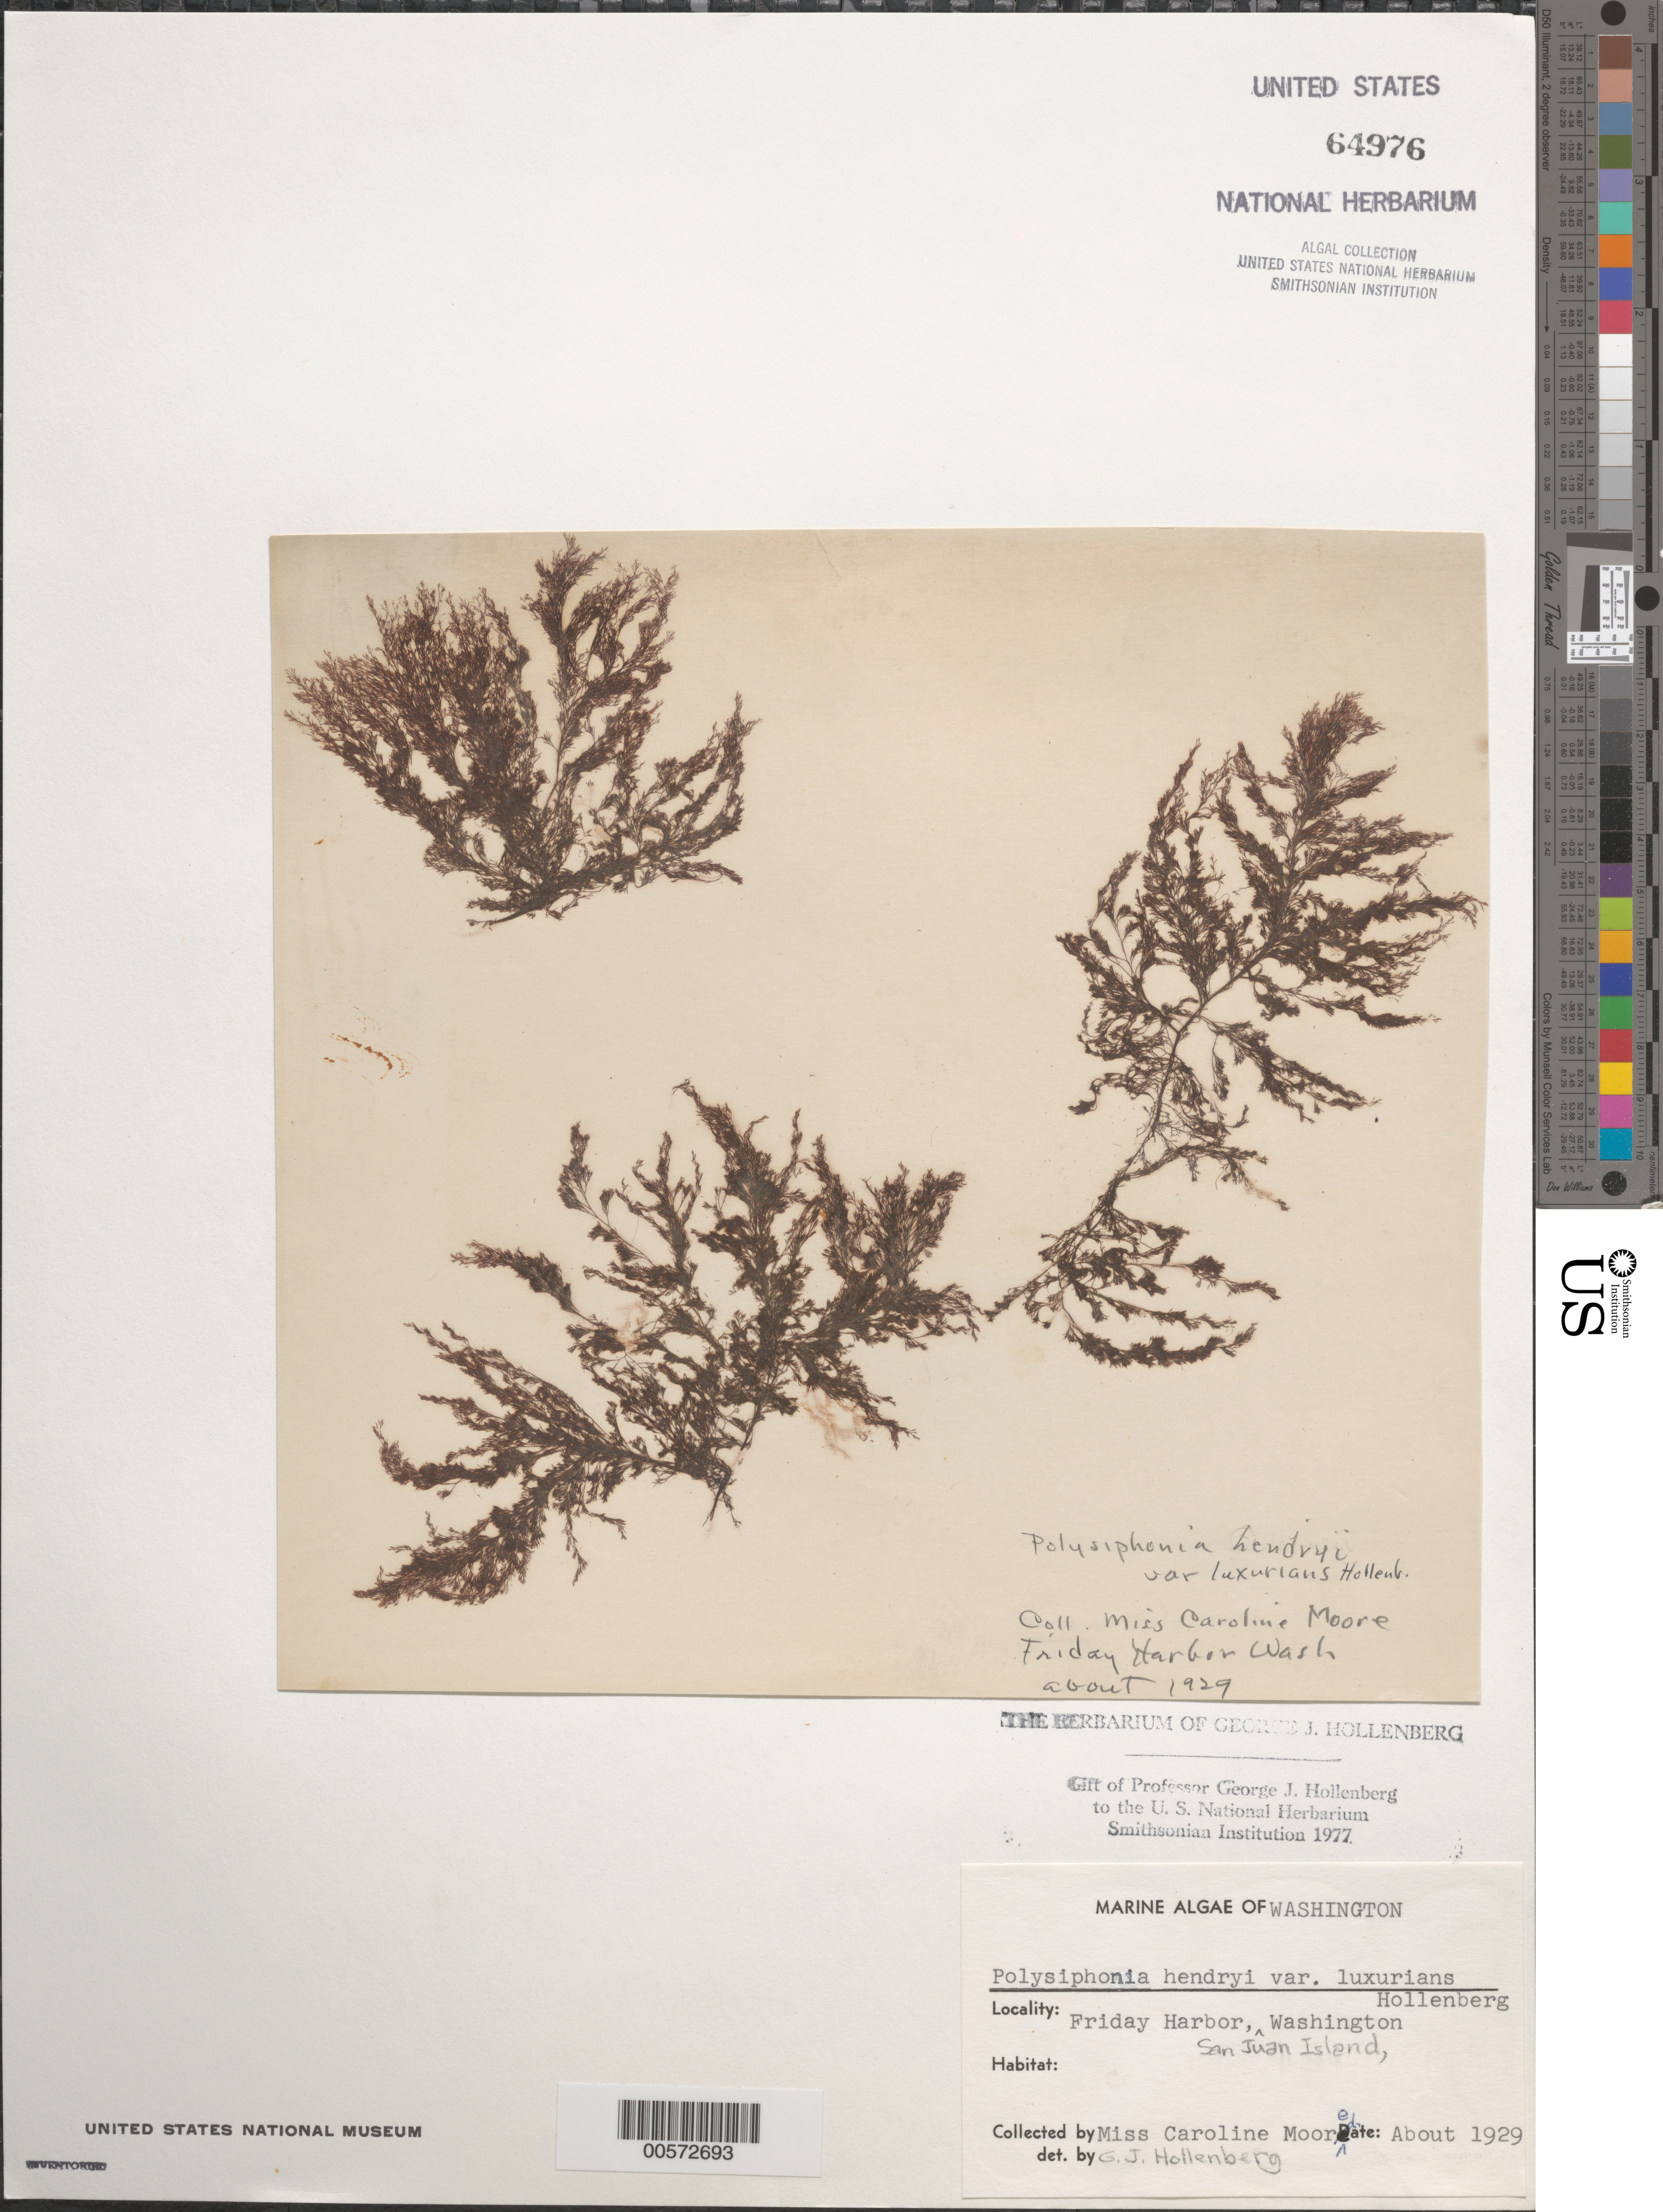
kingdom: Plantae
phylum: Rhodophyta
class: Florideophyceae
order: Ceramiales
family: Rhodomelaceae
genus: Vertebrata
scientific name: Vertebrata hendryi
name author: (N.L. Gardner) Savoie & G.W. Saunders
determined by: Algae name updating Project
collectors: C. Moore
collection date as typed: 1929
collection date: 1929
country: United States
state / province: Washington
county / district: San Juan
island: San Juan Island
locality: Friday Harbor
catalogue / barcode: US 64976